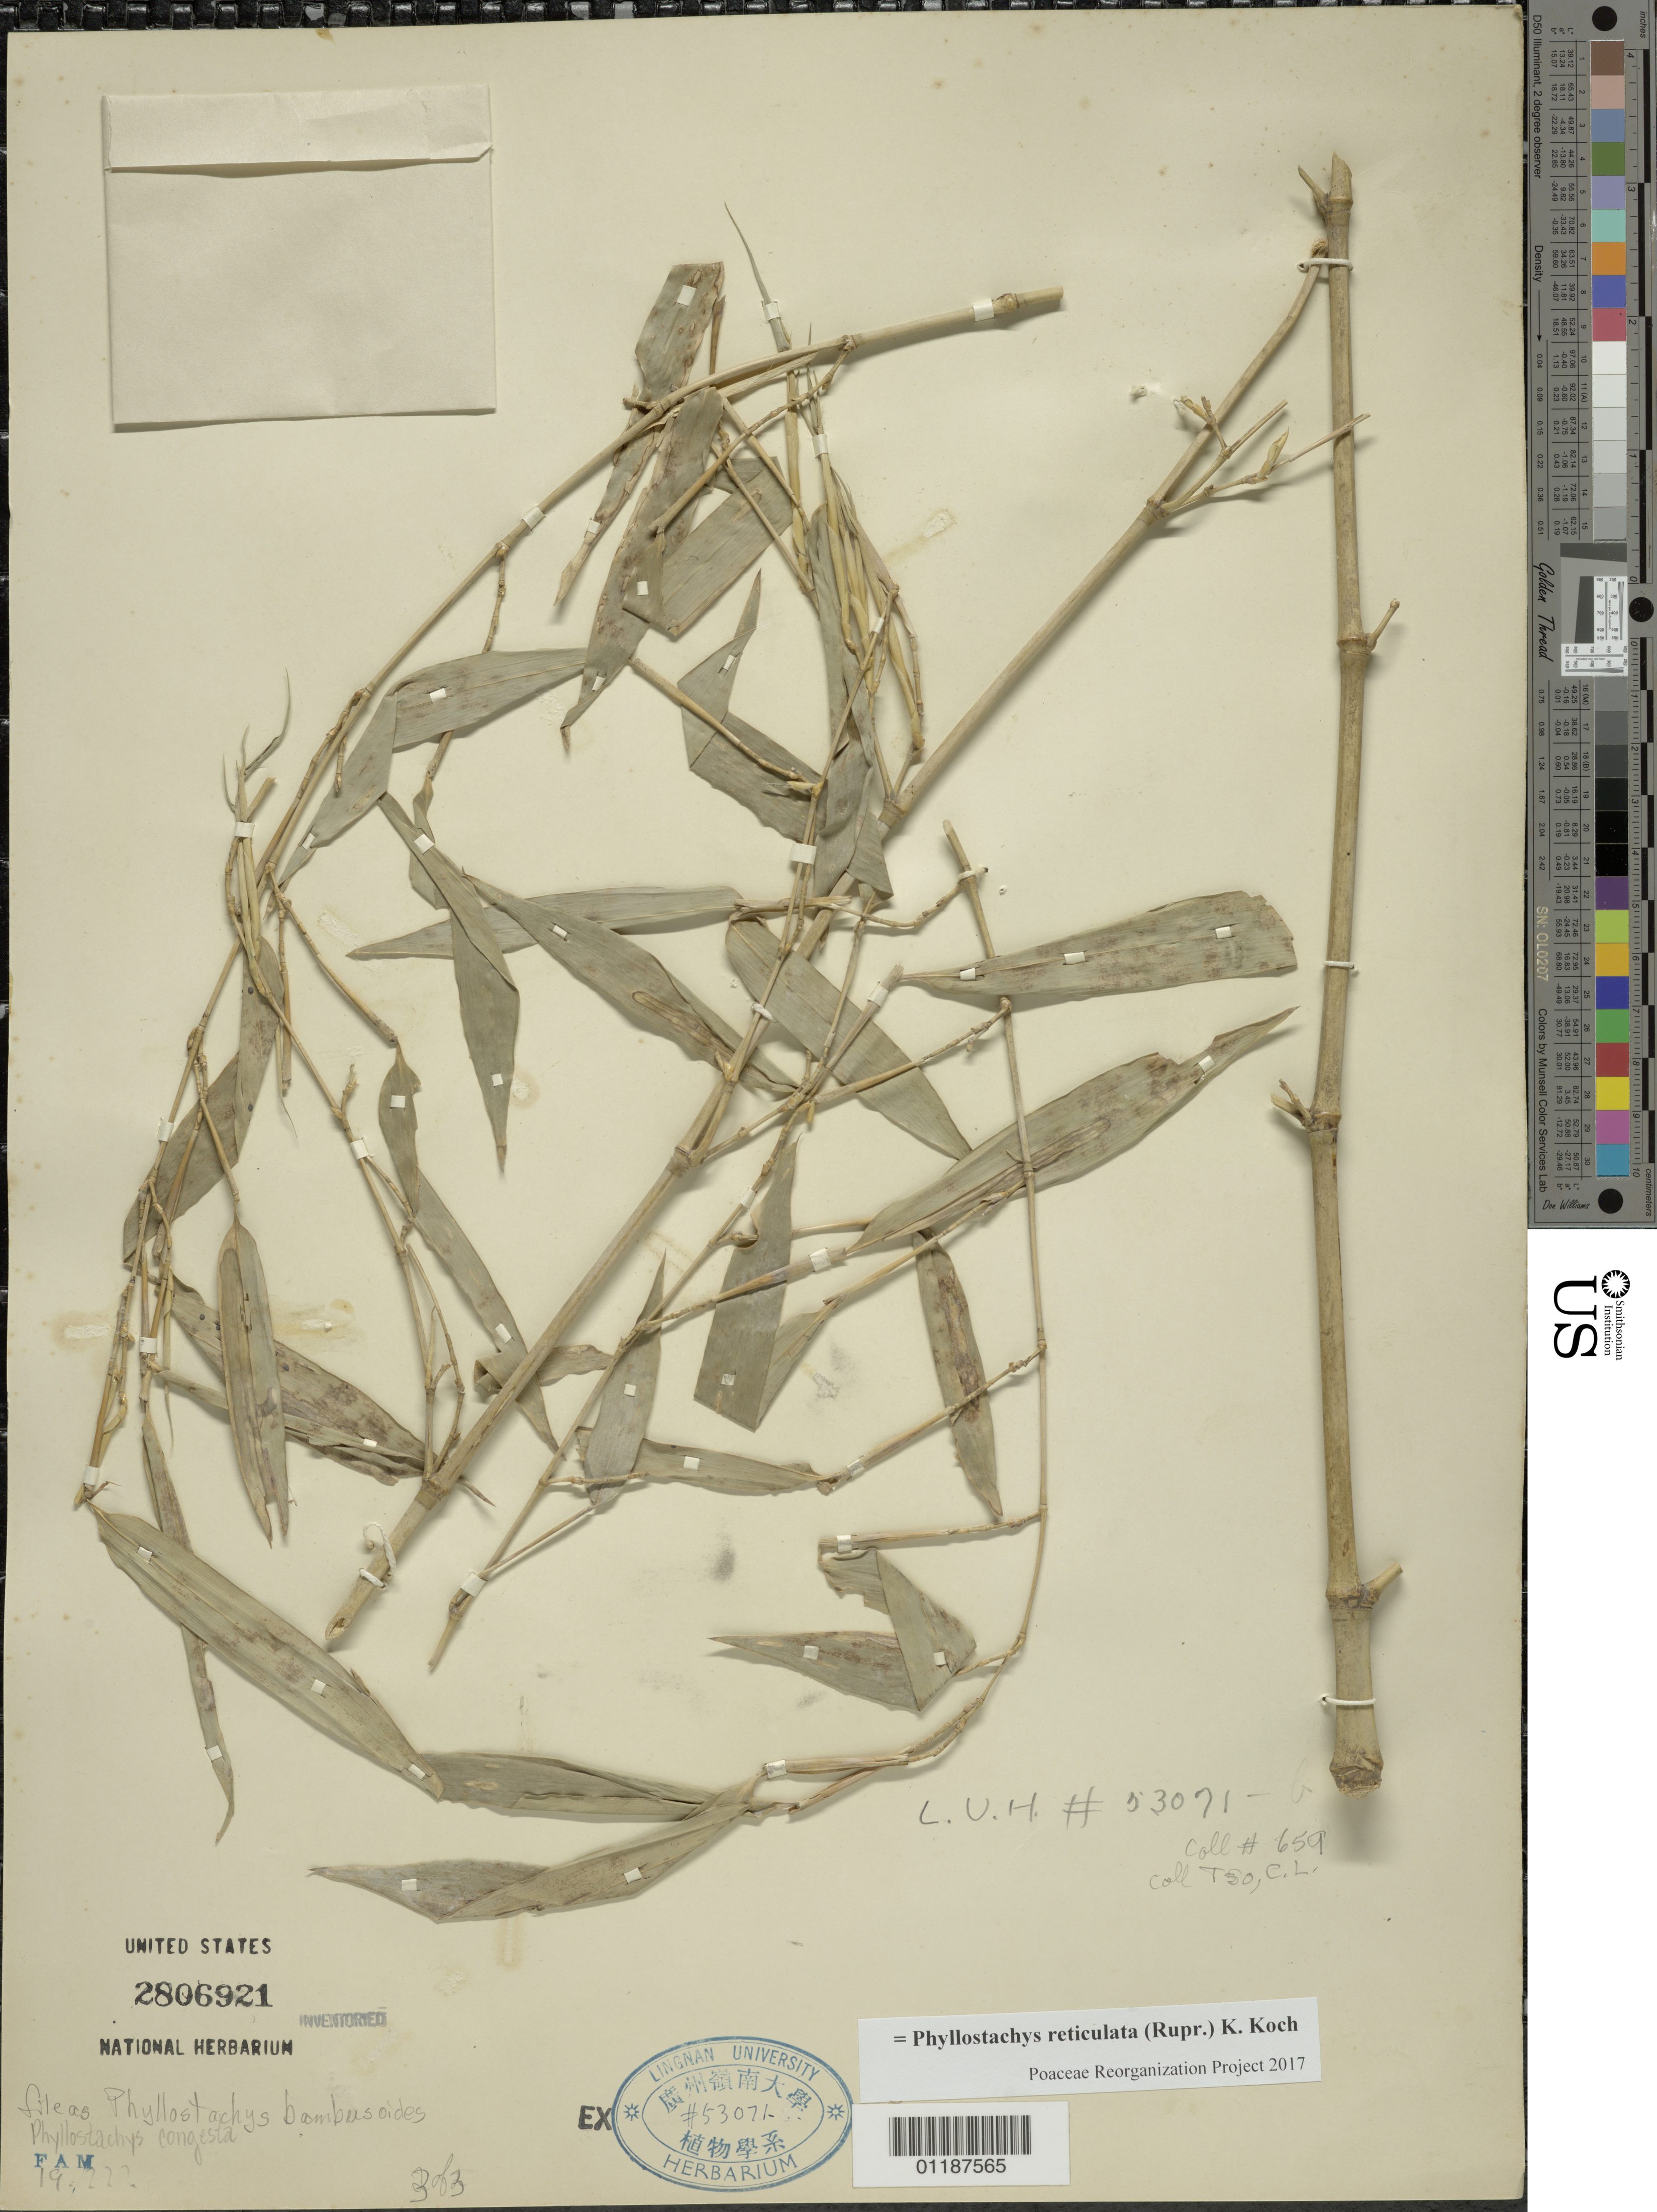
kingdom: Plantae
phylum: Tracheophyta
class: Liliopsida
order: Poales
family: Poaceae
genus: Phyllostachys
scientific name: Phyllostachys reticulata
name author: (Rupr.) K. Koch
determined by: Poaceae Reorganization Project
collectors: C. Tso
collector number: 655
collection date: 1929-05-24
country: China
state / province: Guangdong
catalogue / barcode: US 2806921